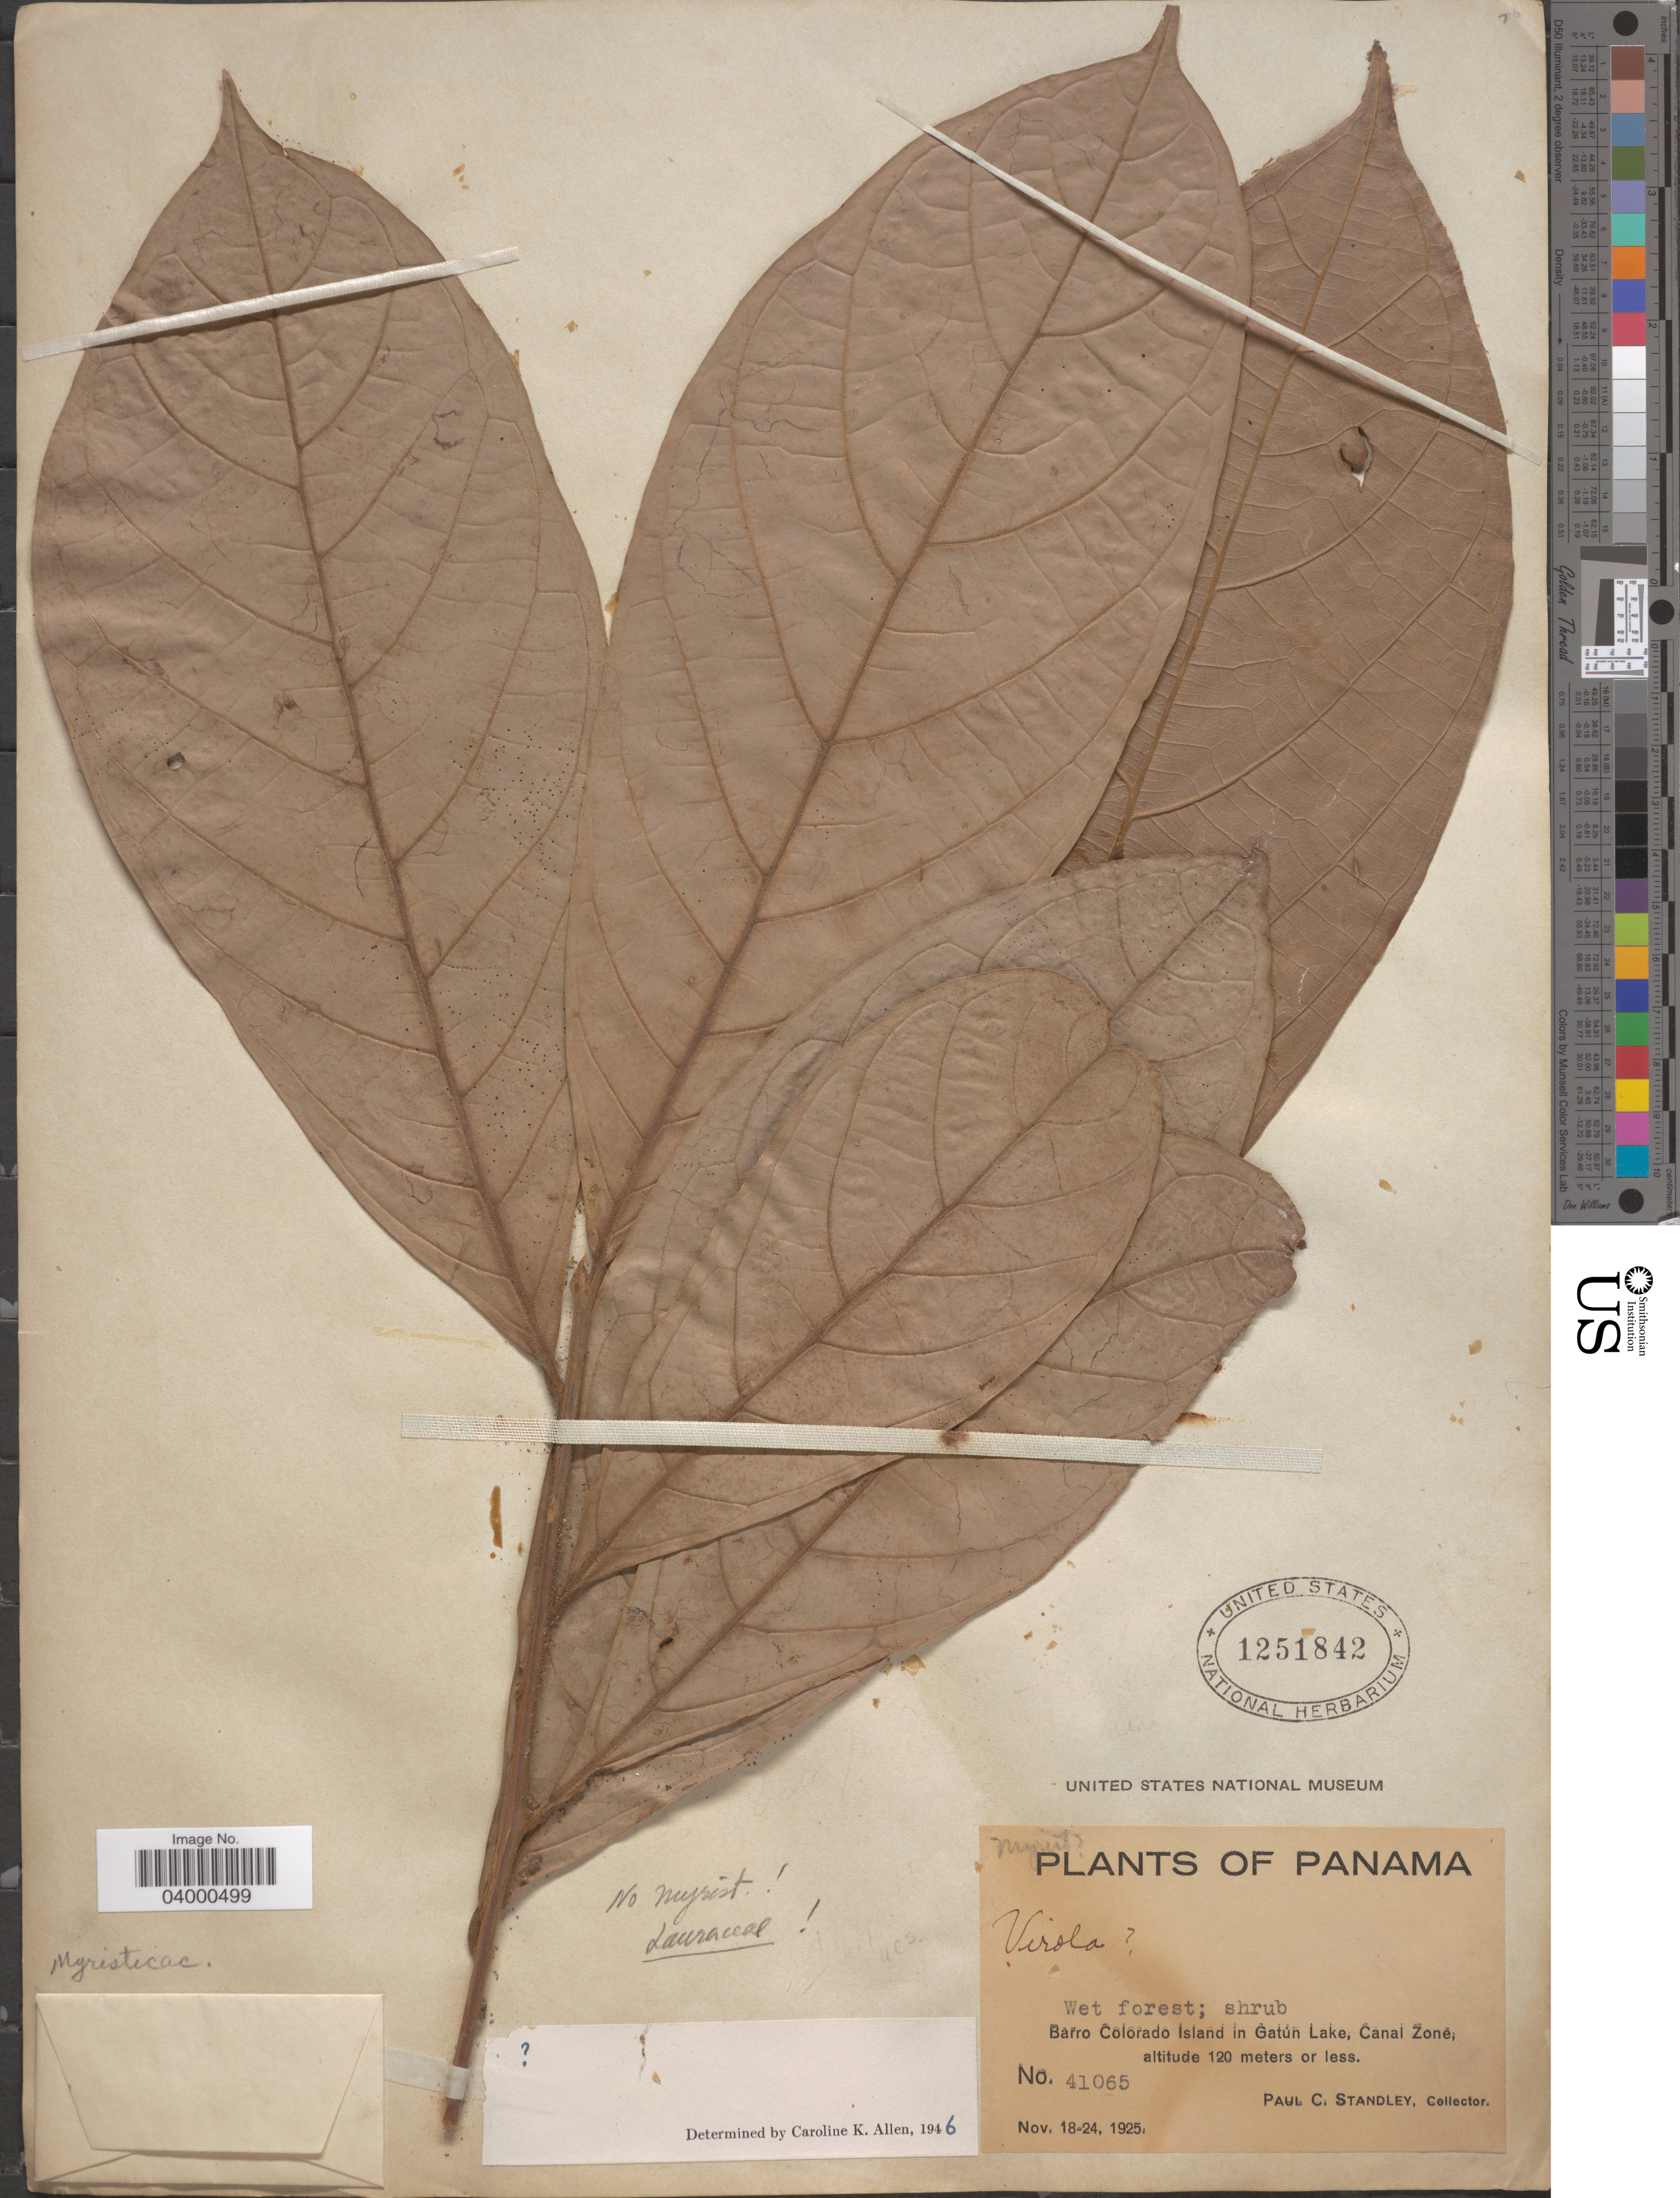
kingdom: Plantae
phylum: Tracheophyta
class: Magnoliopsida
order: Laurales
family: Lauraceae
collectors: P. C. Standley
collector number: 41065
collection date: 1925-11-18/1925-11-24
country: Panama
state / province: Panamá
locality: Barro Colorado Island in Gatún Lake, Canal Zone.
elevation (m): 120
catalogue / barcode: US 1251842